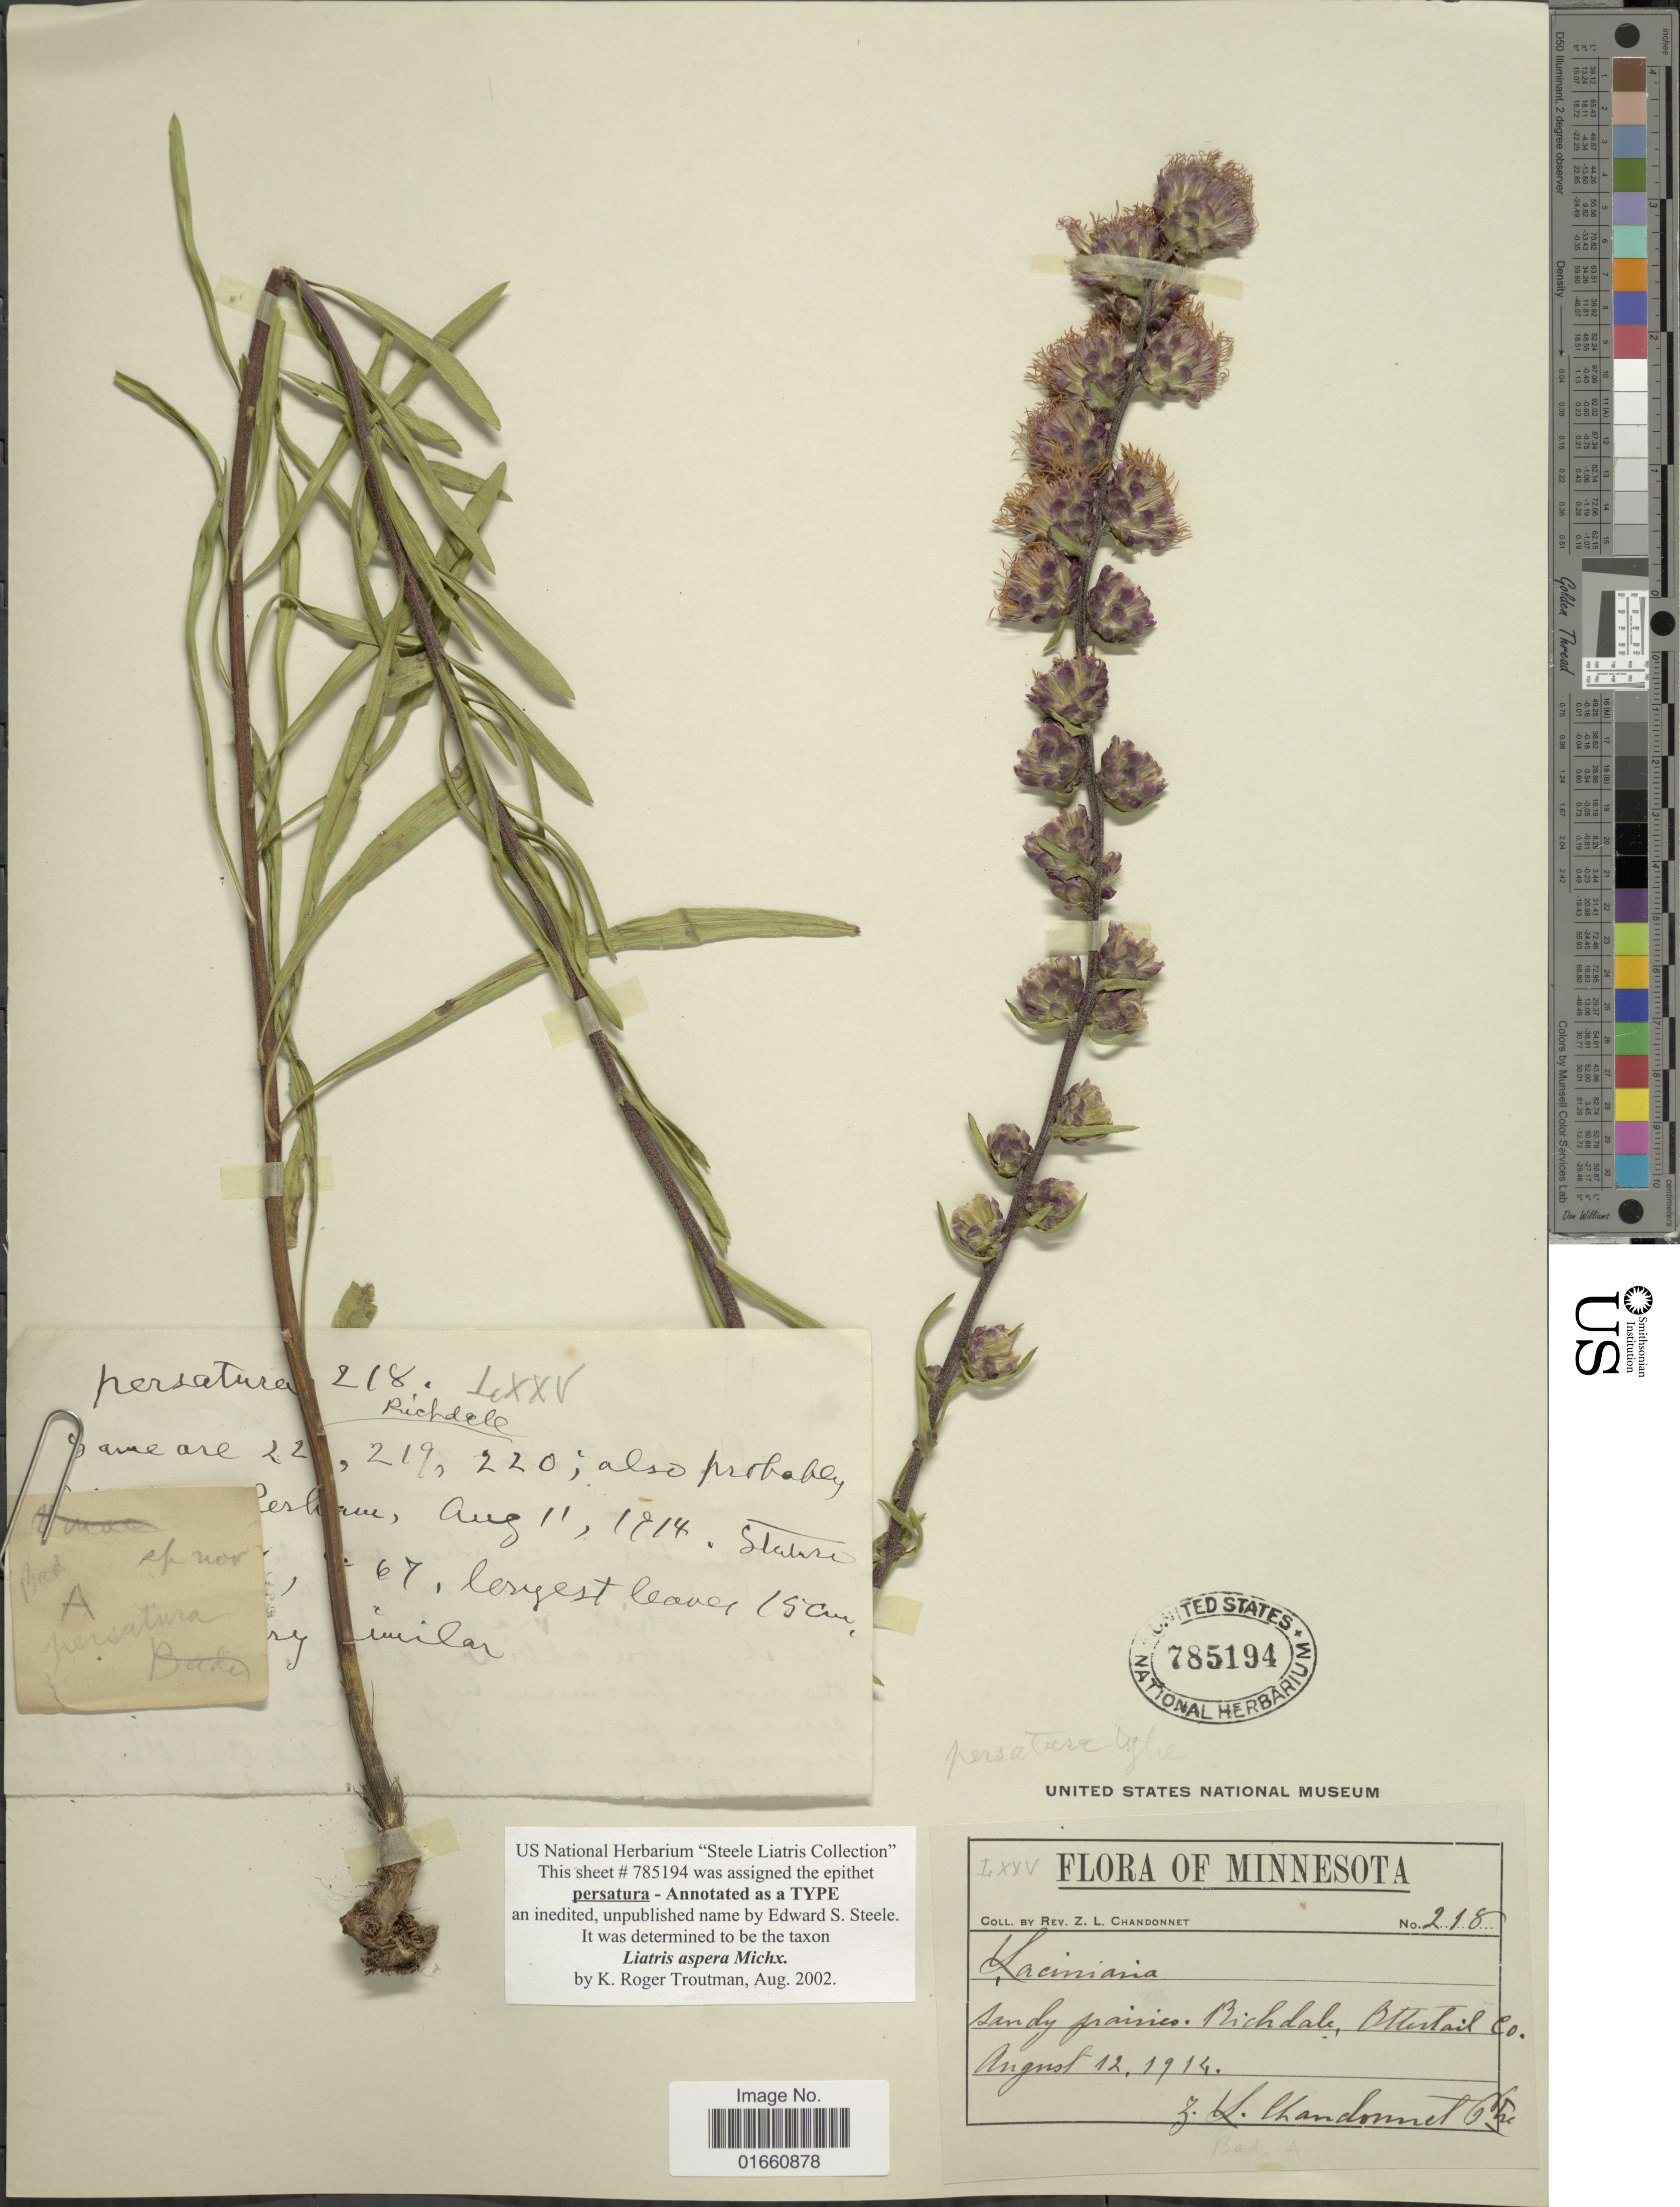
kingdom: Plantae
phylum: Tracheophyta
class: Magnoliopsida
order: Asterales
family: Asteraceae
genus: Liatris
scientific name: Liatris aspera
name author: Michx.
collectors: Z. Chandonnet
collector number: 218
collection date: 1914-08-12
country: United States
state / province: Minnesota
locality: Richdale, Otter tail Co.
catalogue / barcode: US 785194